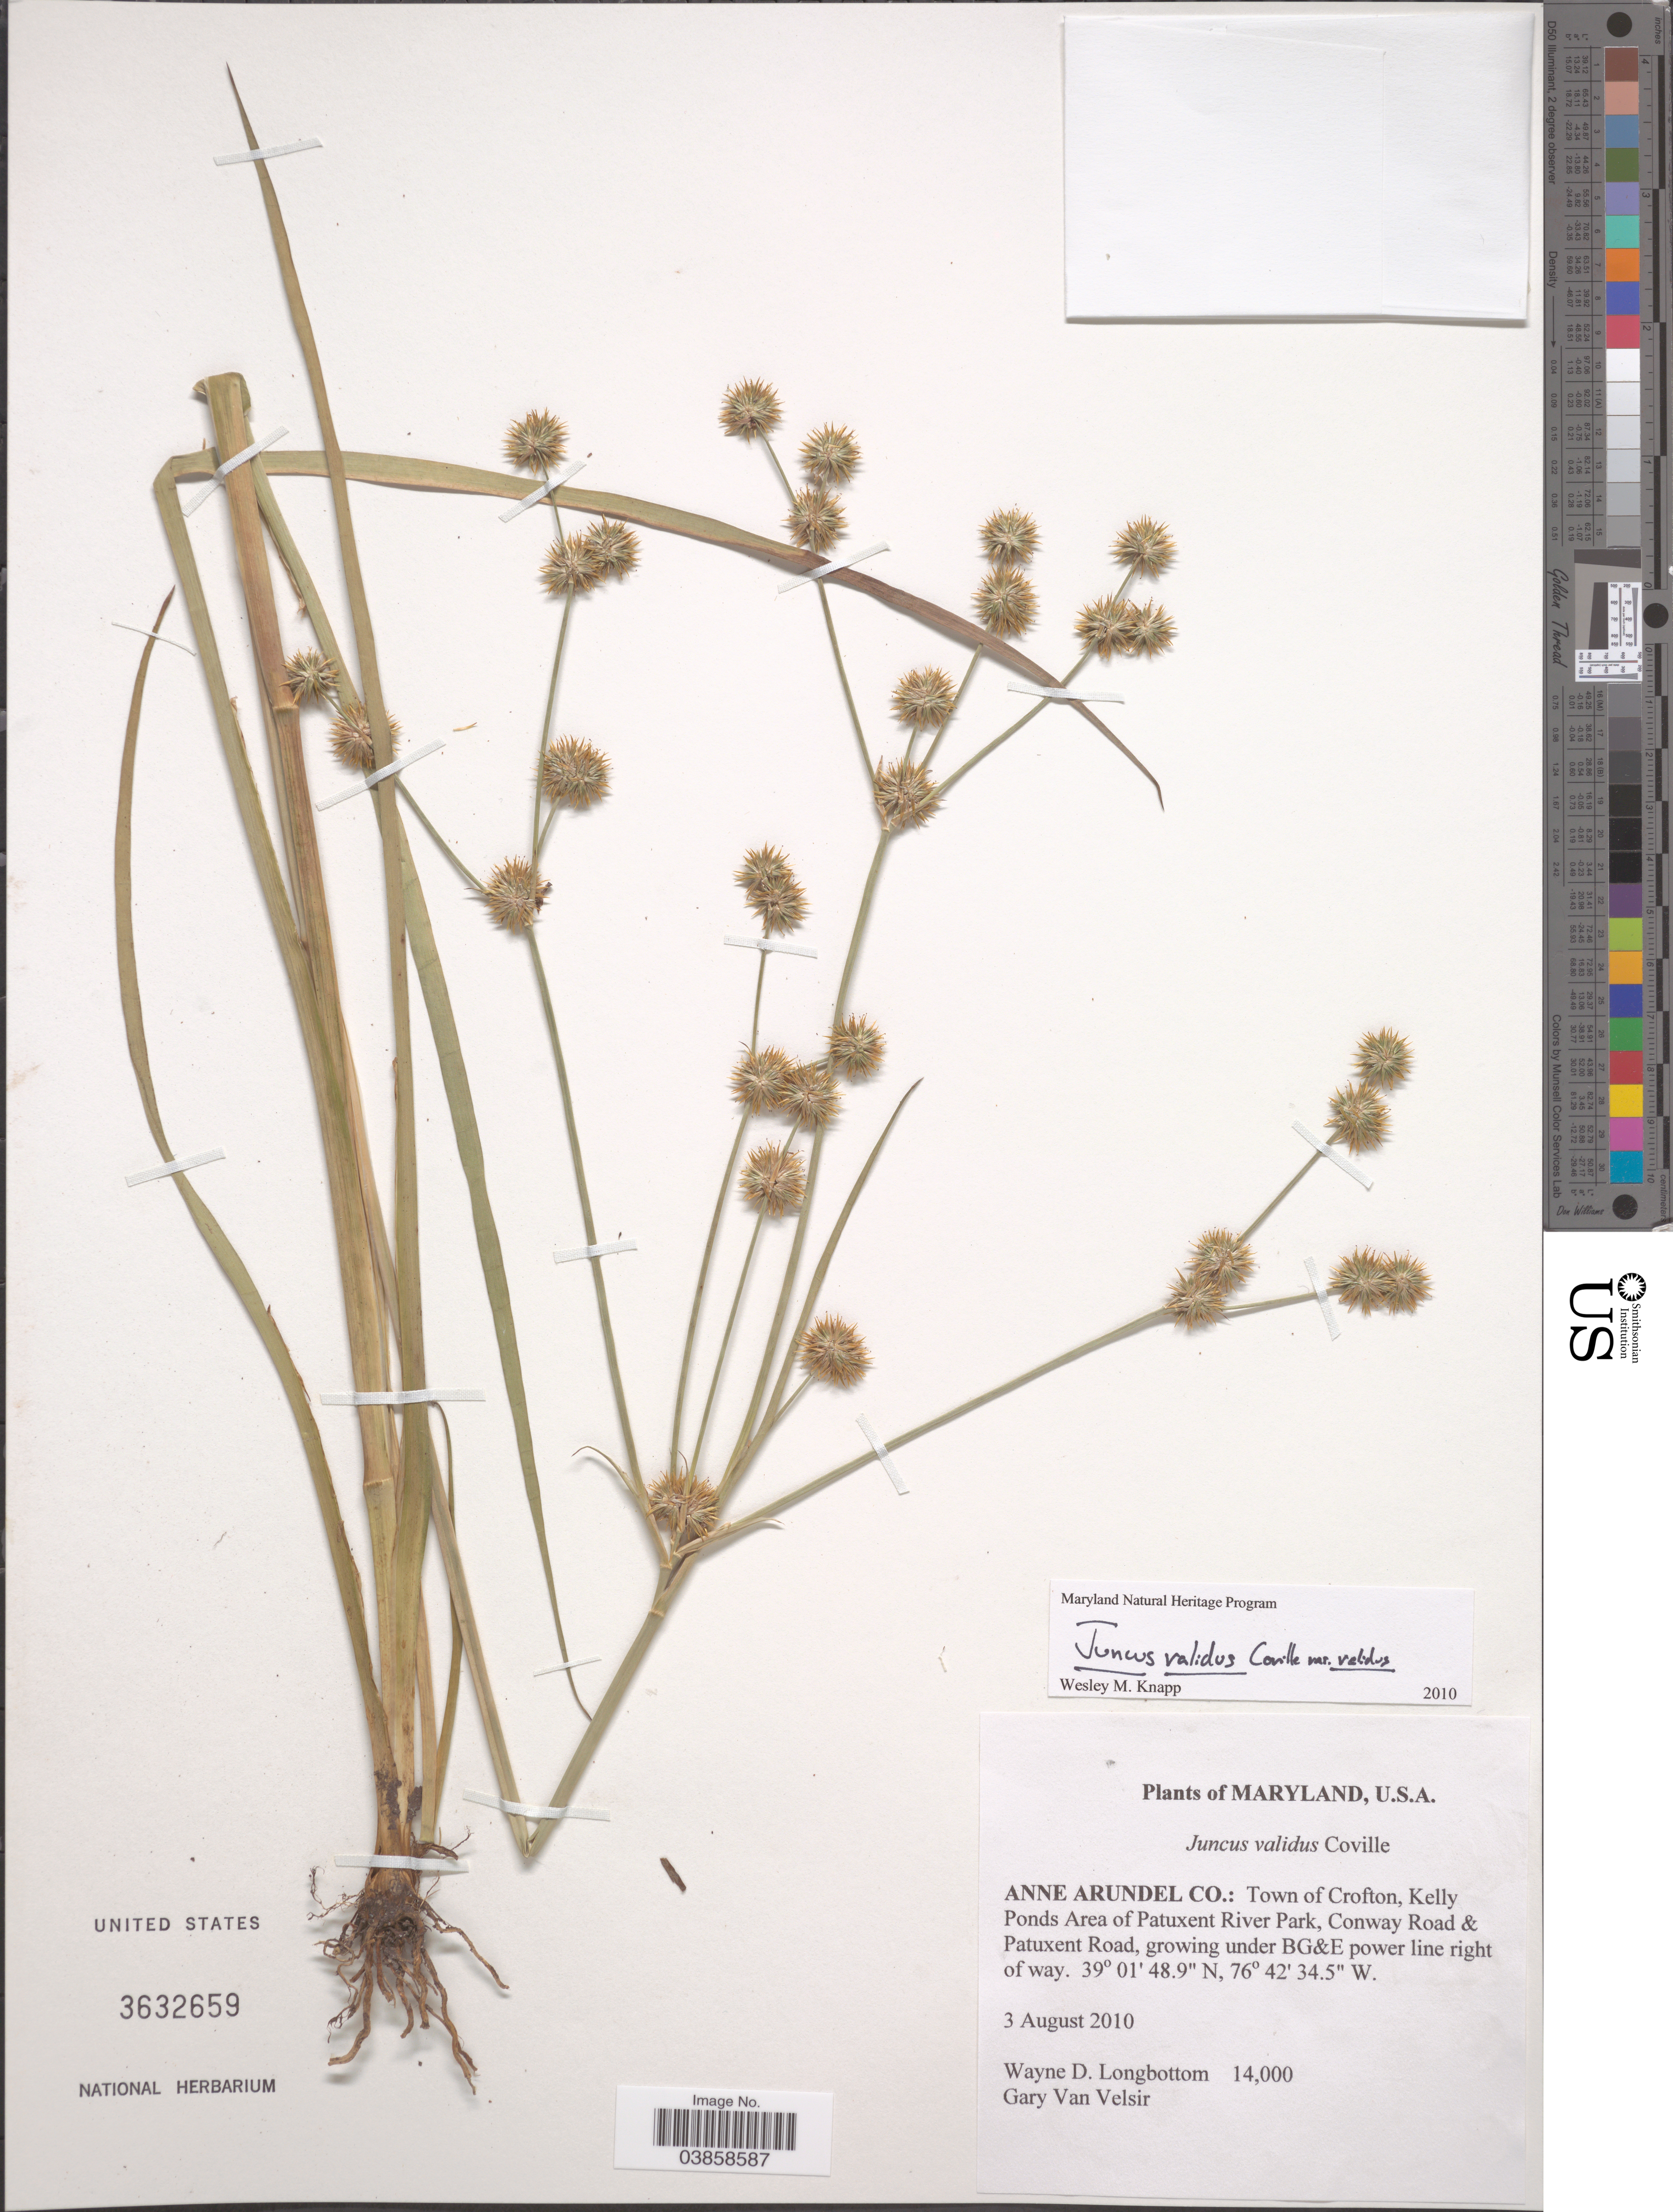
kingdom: Plantae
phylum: Tracheophyta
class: Liliopsida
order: Poales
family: Juncaceae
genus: Juncus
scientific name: Juncus validus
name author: Coville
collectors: W. D. Longbottom & G. Van Velsir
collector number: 14000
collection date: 2010-08-03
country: United States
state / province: Maryland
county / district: Anne Arundel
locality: Anne Arundel Co.: Town of Crofton, Kelly Ponds Area of Patuxent River Park, Conway Road & Patuxent Road, growing under BG&E power line right of way.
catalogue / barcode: US 3632659